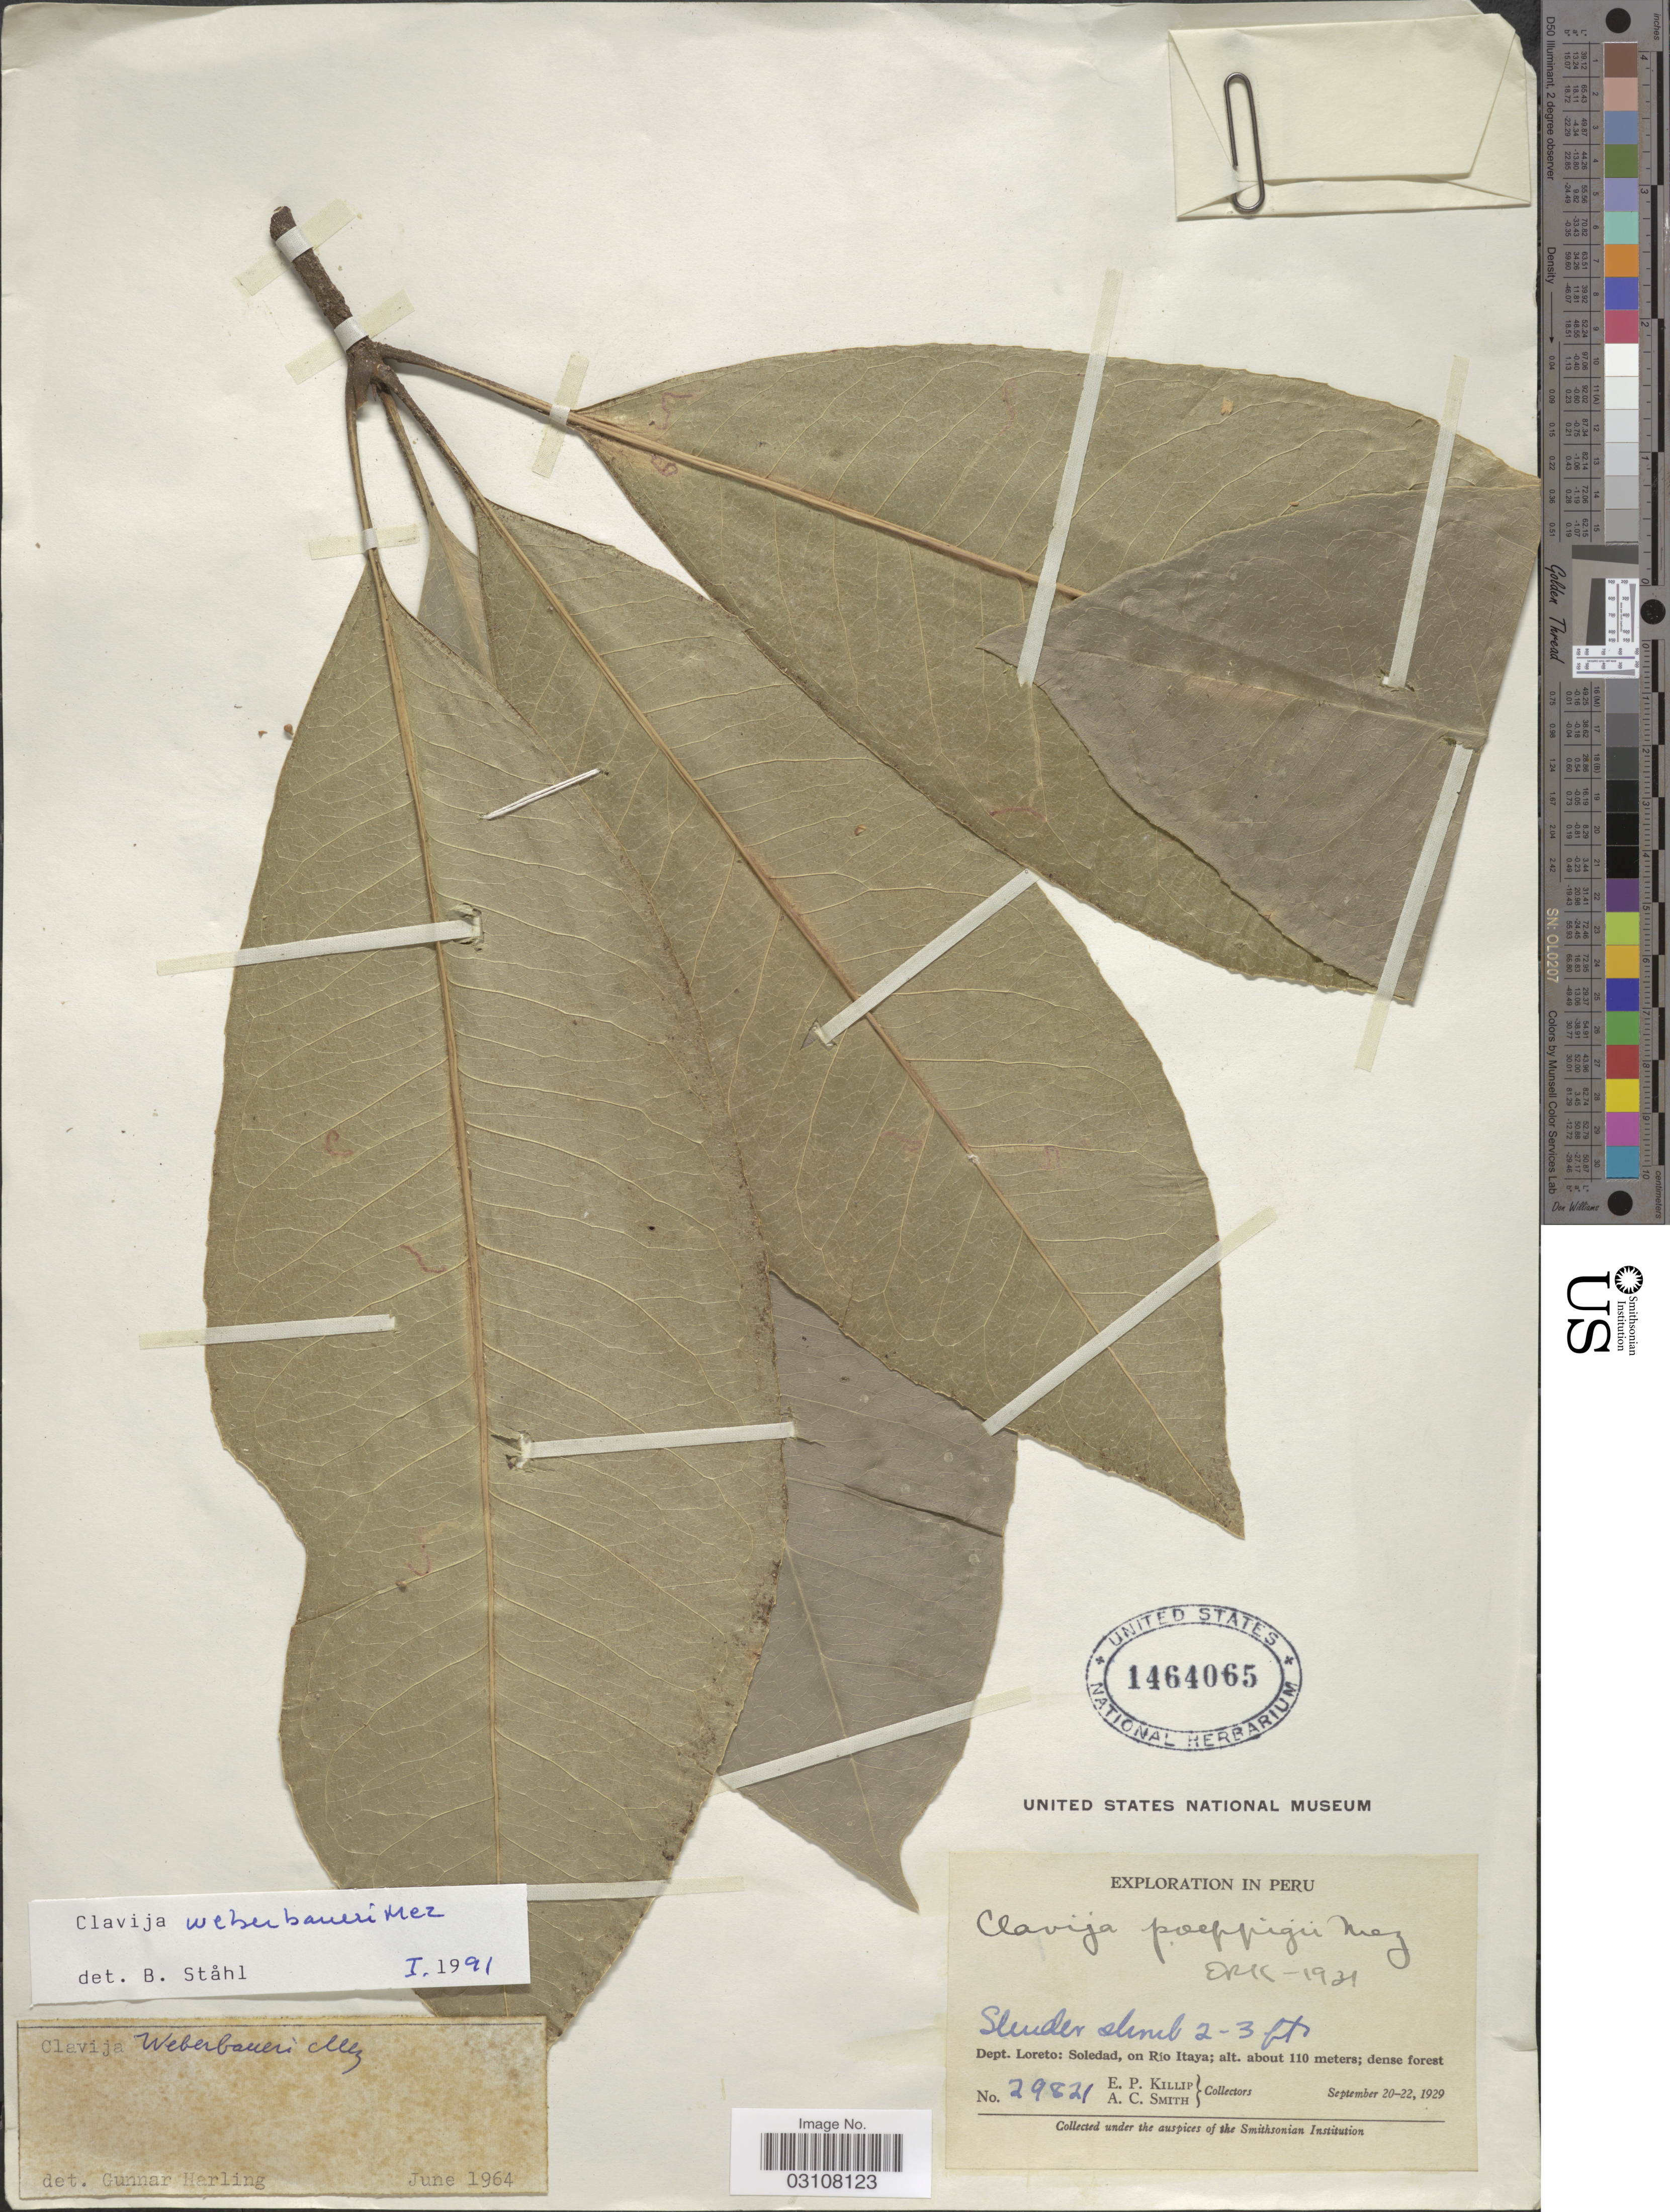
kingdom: Plantae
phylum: Tracheophyta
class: Magnoliopsida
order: Ericales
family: Primulaceae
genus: Clavija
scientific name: Clavija weberbaueri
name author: Mez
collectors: E. P. Killip & A. C. Smith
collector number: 29821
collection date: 1929-09-20/1929-09-22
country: Peru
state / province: Loreto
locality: Dept. Loreto: Soledad, on Río Itaya.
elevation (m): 110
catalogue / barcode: US 1464065